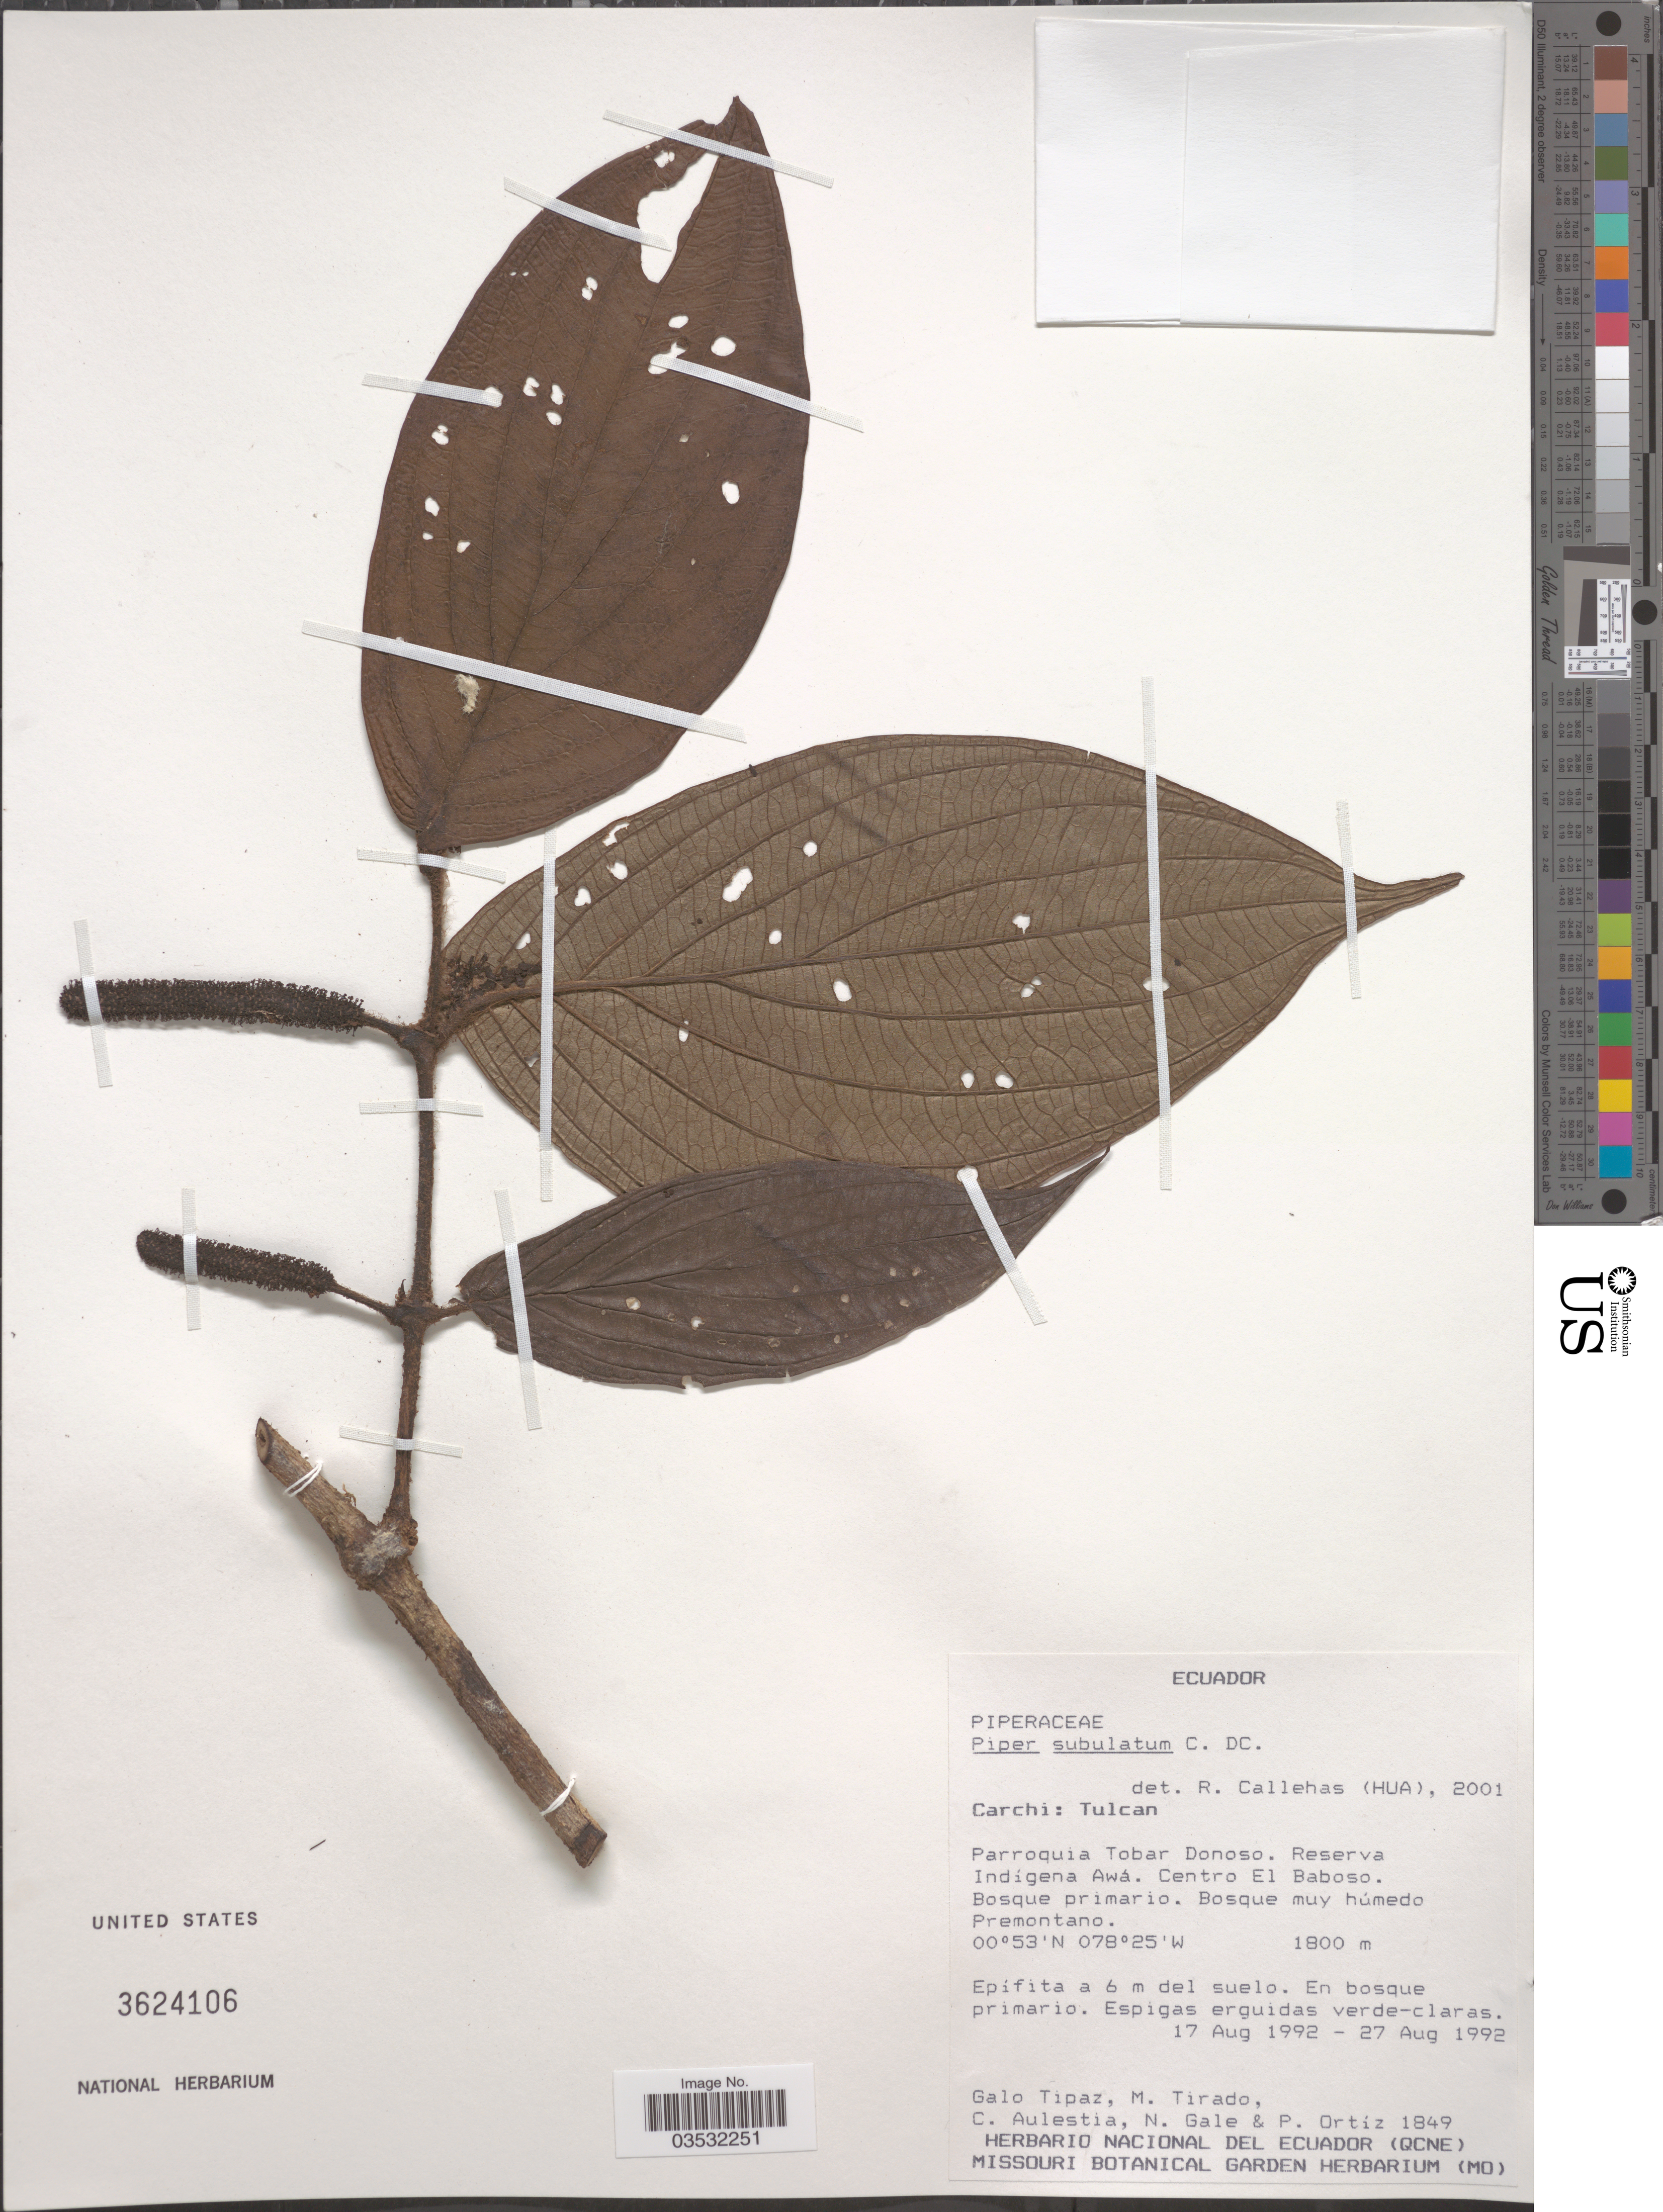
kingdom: Plantae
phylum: Tracheophyta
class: Magnoliopsida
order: Piperales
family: Piperaceae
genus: Piper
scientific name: Piper subulatum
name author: C. DC.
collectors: G. Tipaz, M. Tirado, C. Aulestia, N. Gale & P. Ortiz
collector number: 1849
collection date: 1992-08-17/1992-08-27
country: Ecuador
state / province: Carchi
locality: Tulcan. Parroquia Tobar Donoso. Reserva Indígena Awá. Centro El Baboso.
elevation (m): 1800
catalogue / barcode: US 3624106